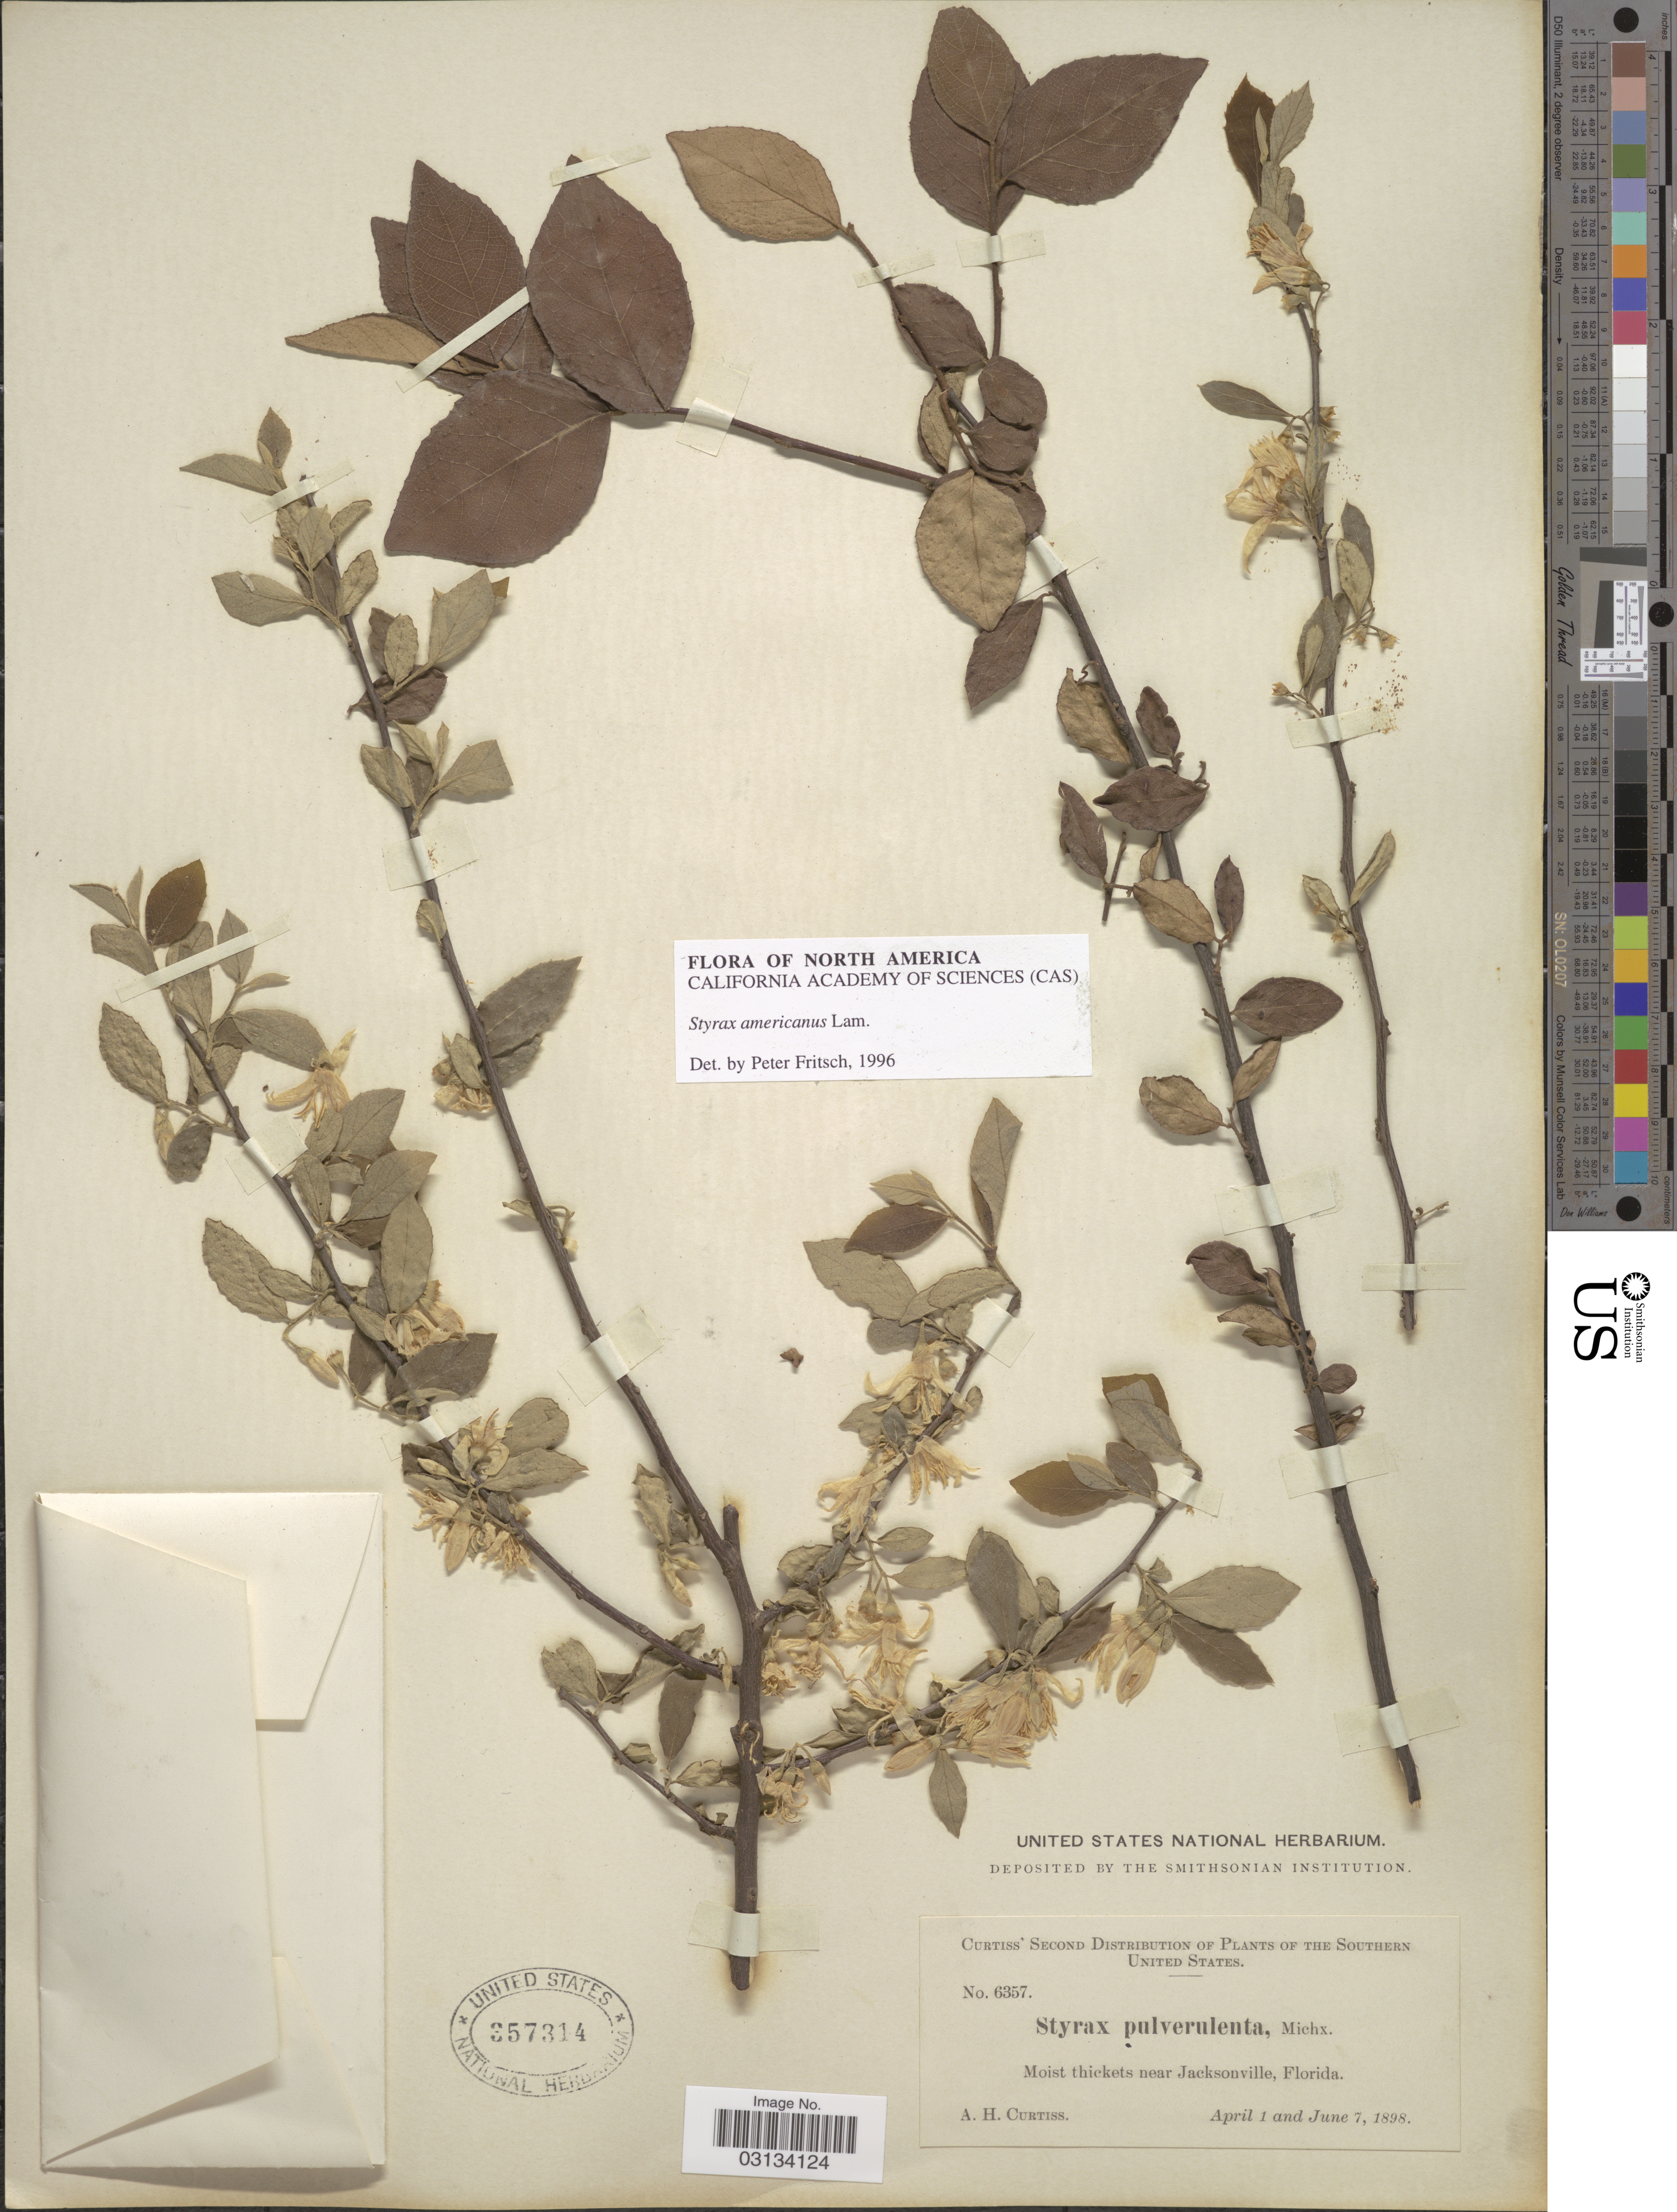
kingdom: Plantae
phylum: Tracheophyta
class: Magnoliopsida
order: Ericales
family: Styracaceae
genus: Styrax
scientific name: Styrax americanus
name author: Lam.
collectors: A. H. Curtiss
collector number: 6357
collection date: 1898-04-01/1898-06-07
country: United States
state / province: Florida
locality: Southern United States. Near Jacksonville.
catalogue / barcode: US 357314